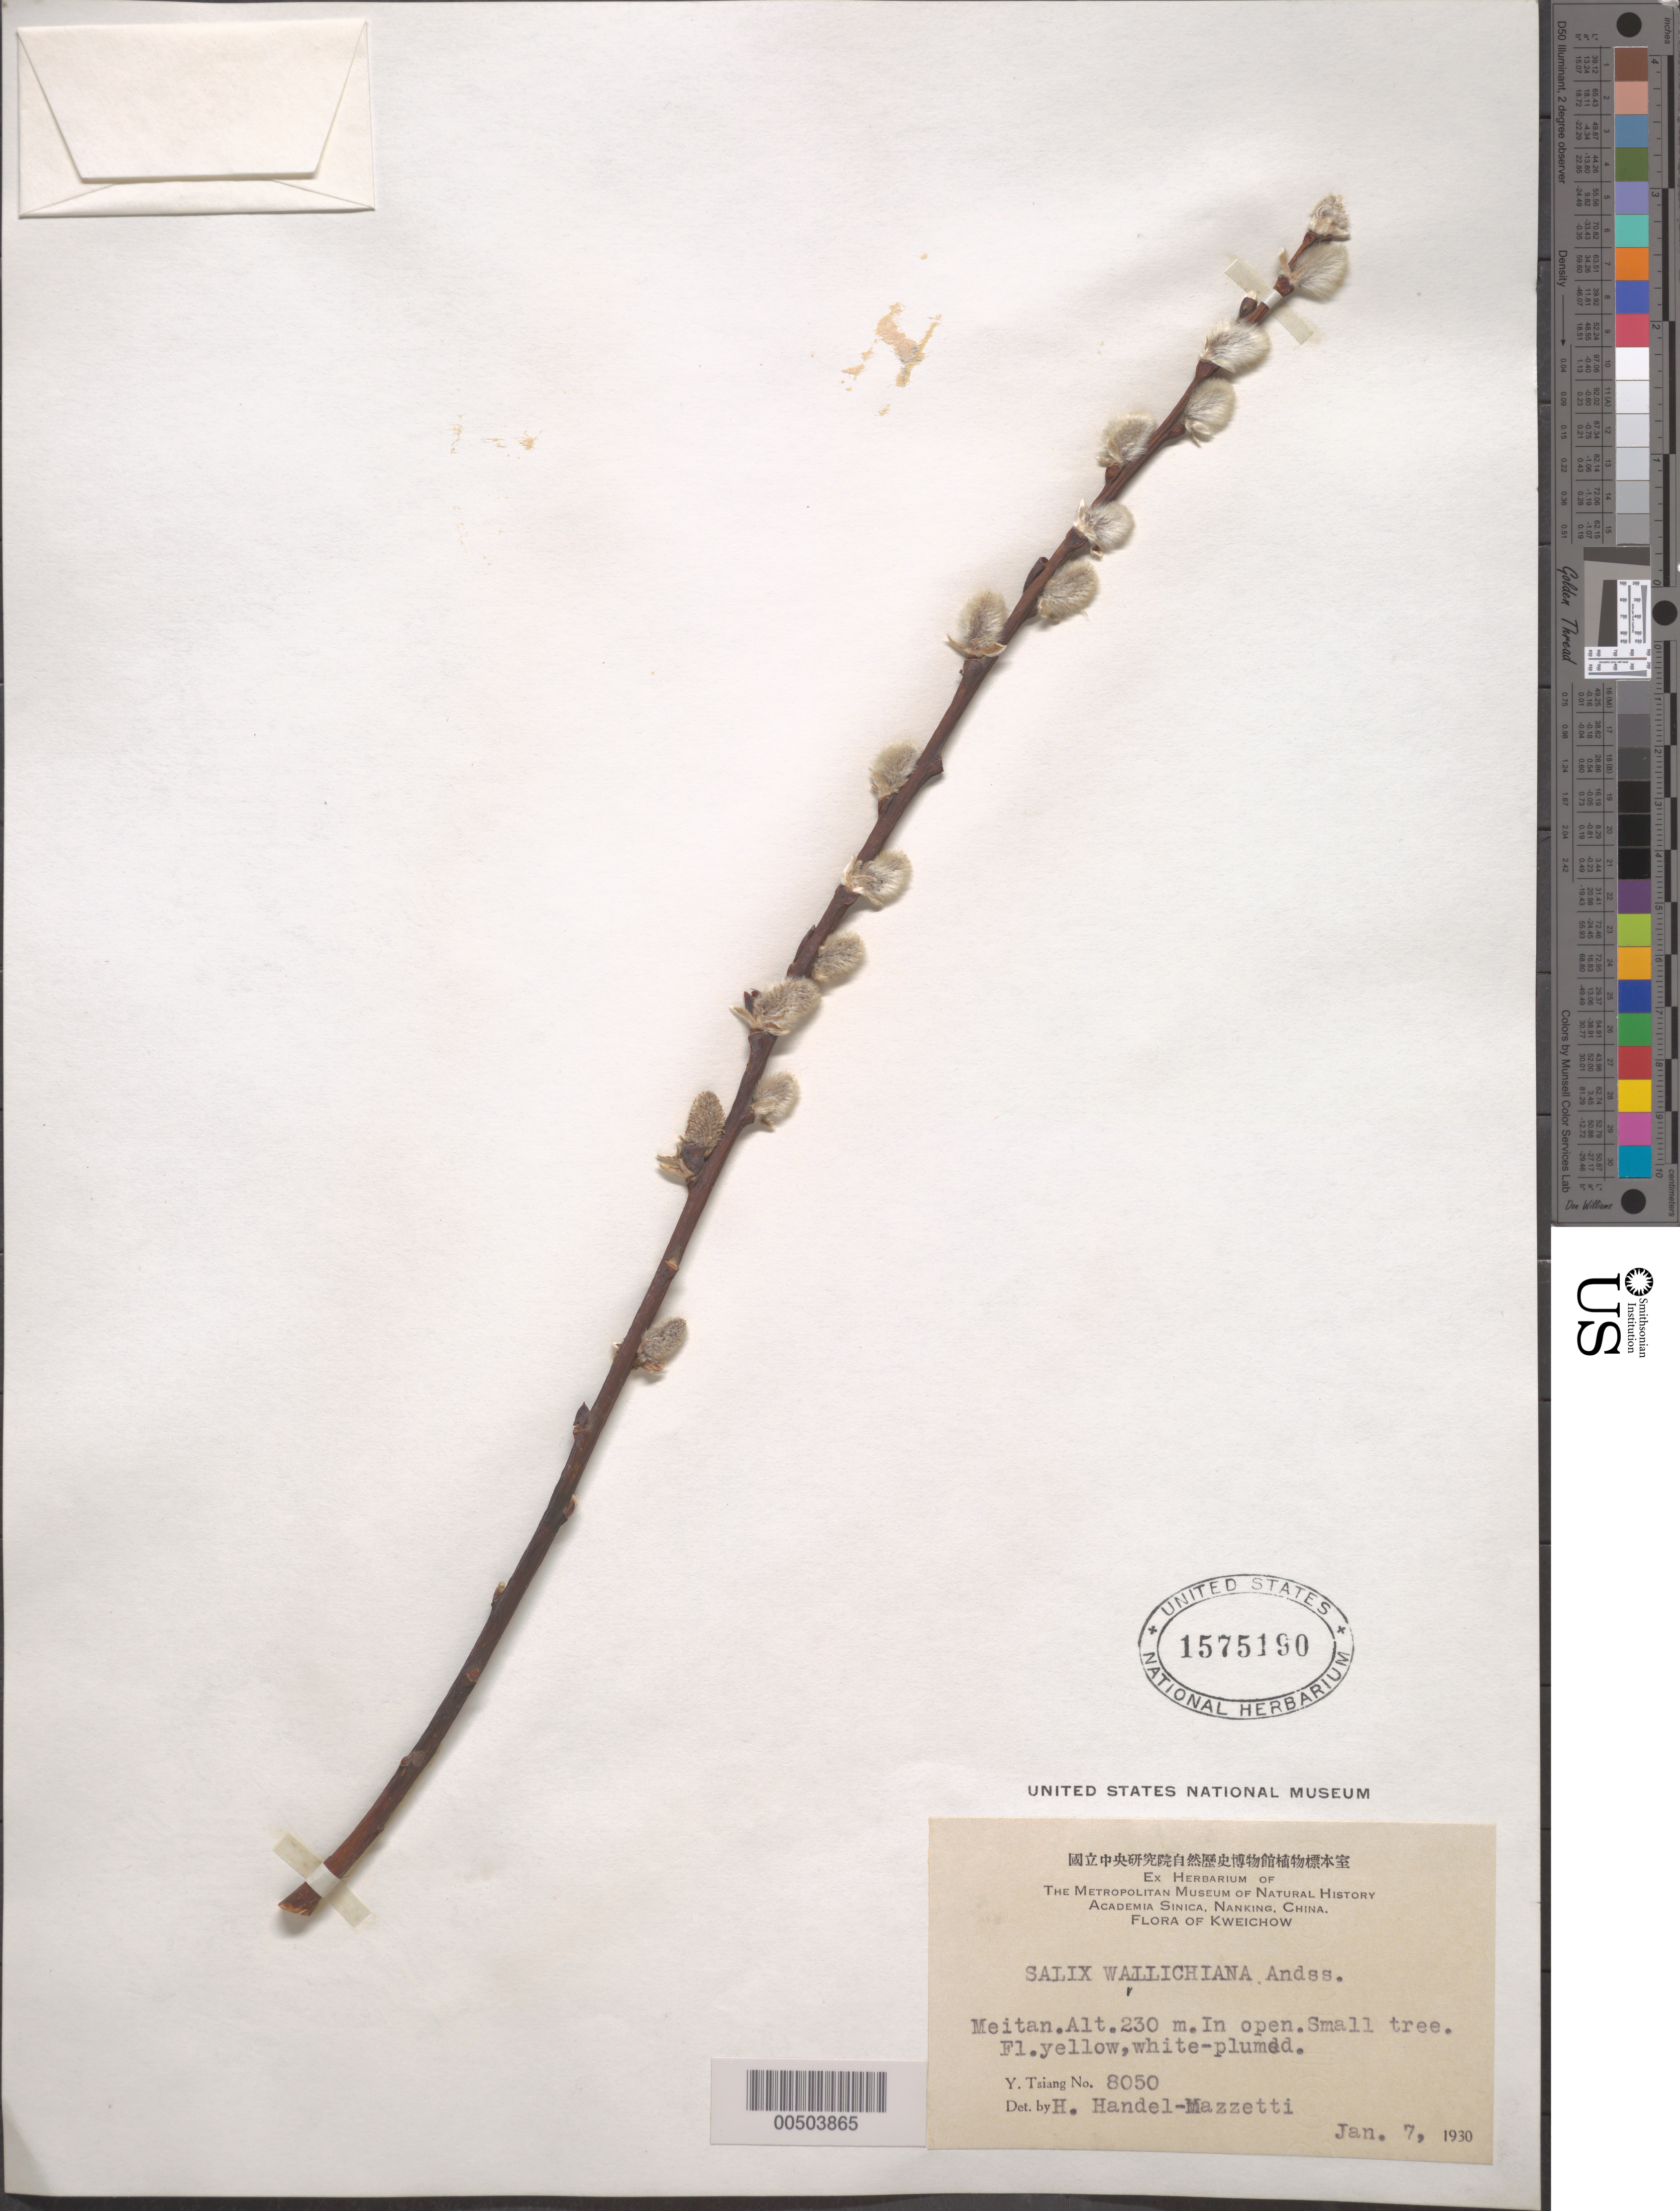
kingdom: Plantae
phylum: Tracheophyta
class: Magnoliopsida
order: Malpighiales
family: Salicaceae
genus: Salix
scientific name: Salix wallichiana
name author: Andersson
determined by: Handel-Mazzetti, Heinrich R. E.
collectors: Y. Tsiang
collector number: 8050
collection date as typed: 07 Jan 1930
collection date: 1930-01-07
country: China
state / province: Guizhou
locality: Mei-t'an Hsien (district) = Meitan Xian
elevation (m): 230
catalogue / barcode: US 1575190